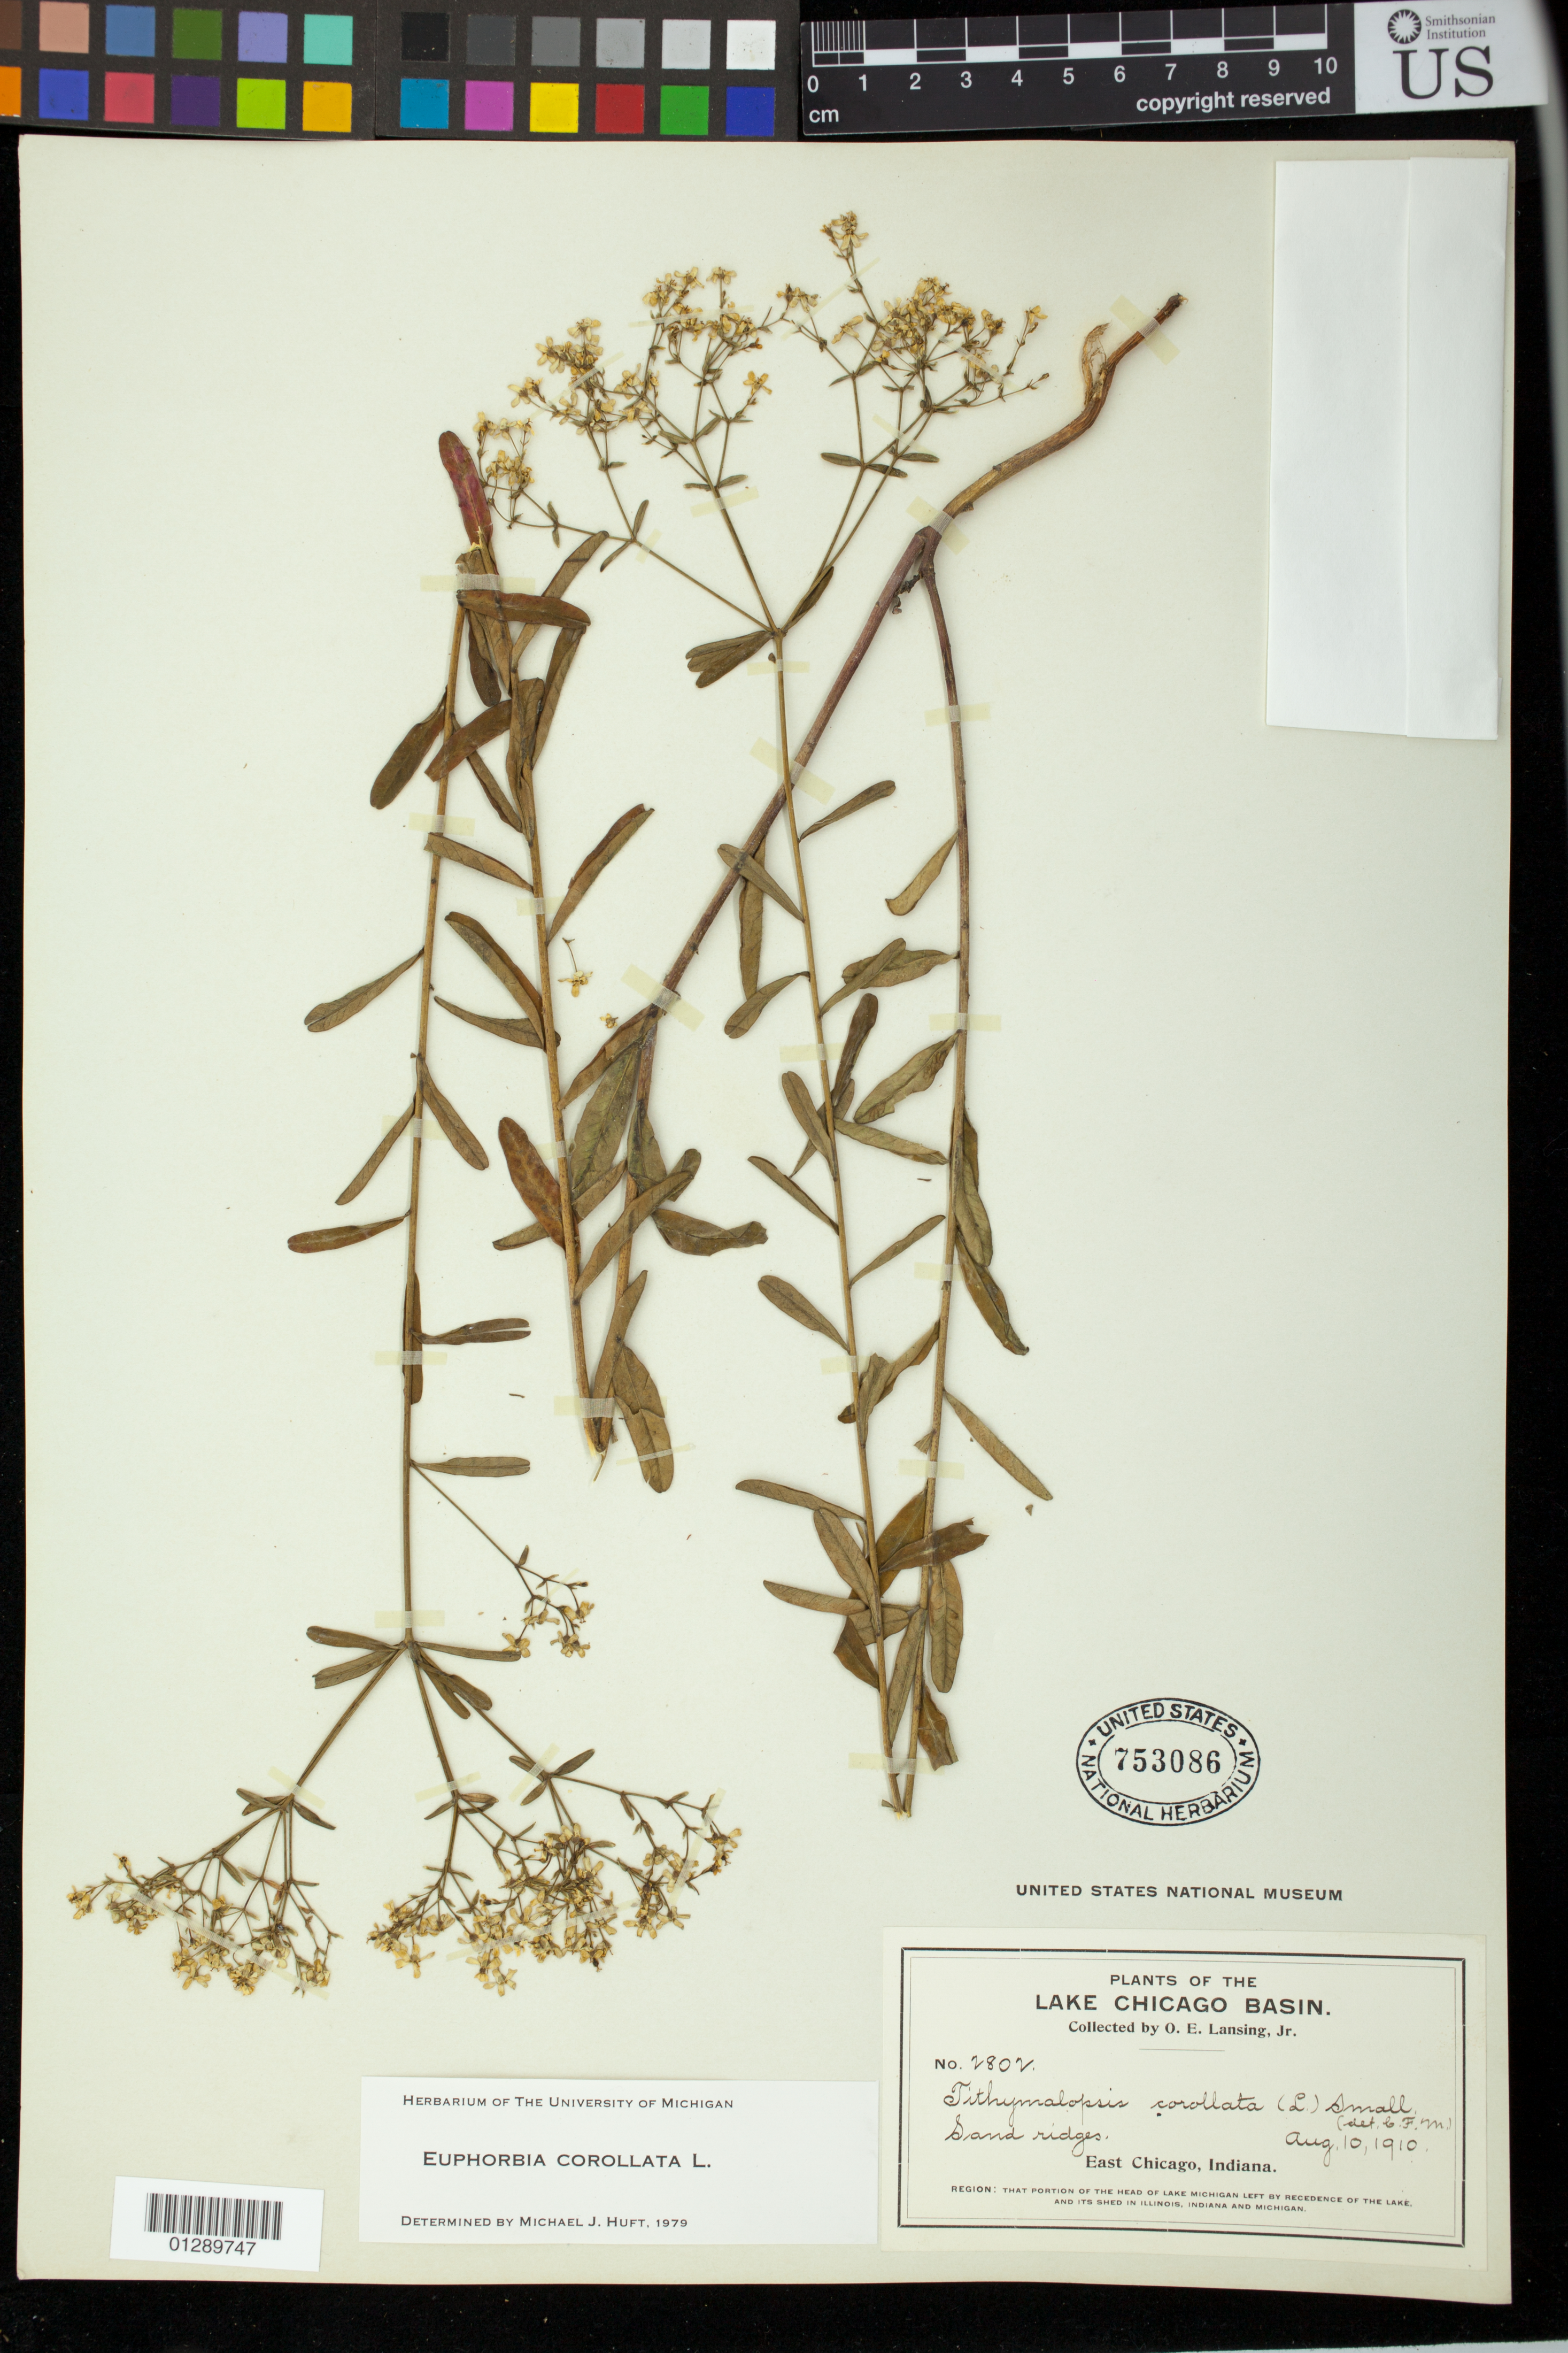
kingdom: Plantae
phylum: Tracheophyta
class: Magnoliopsida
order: Malpighiales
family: Euphorbiaceae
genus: Euphorbia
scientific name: Euphorbia corollata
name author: L.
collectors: O. Lansing Jr.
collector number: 2802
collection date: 1910-08-10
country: United States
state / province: Indiana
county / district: Lake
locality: East Chicago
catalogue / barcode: US 753086